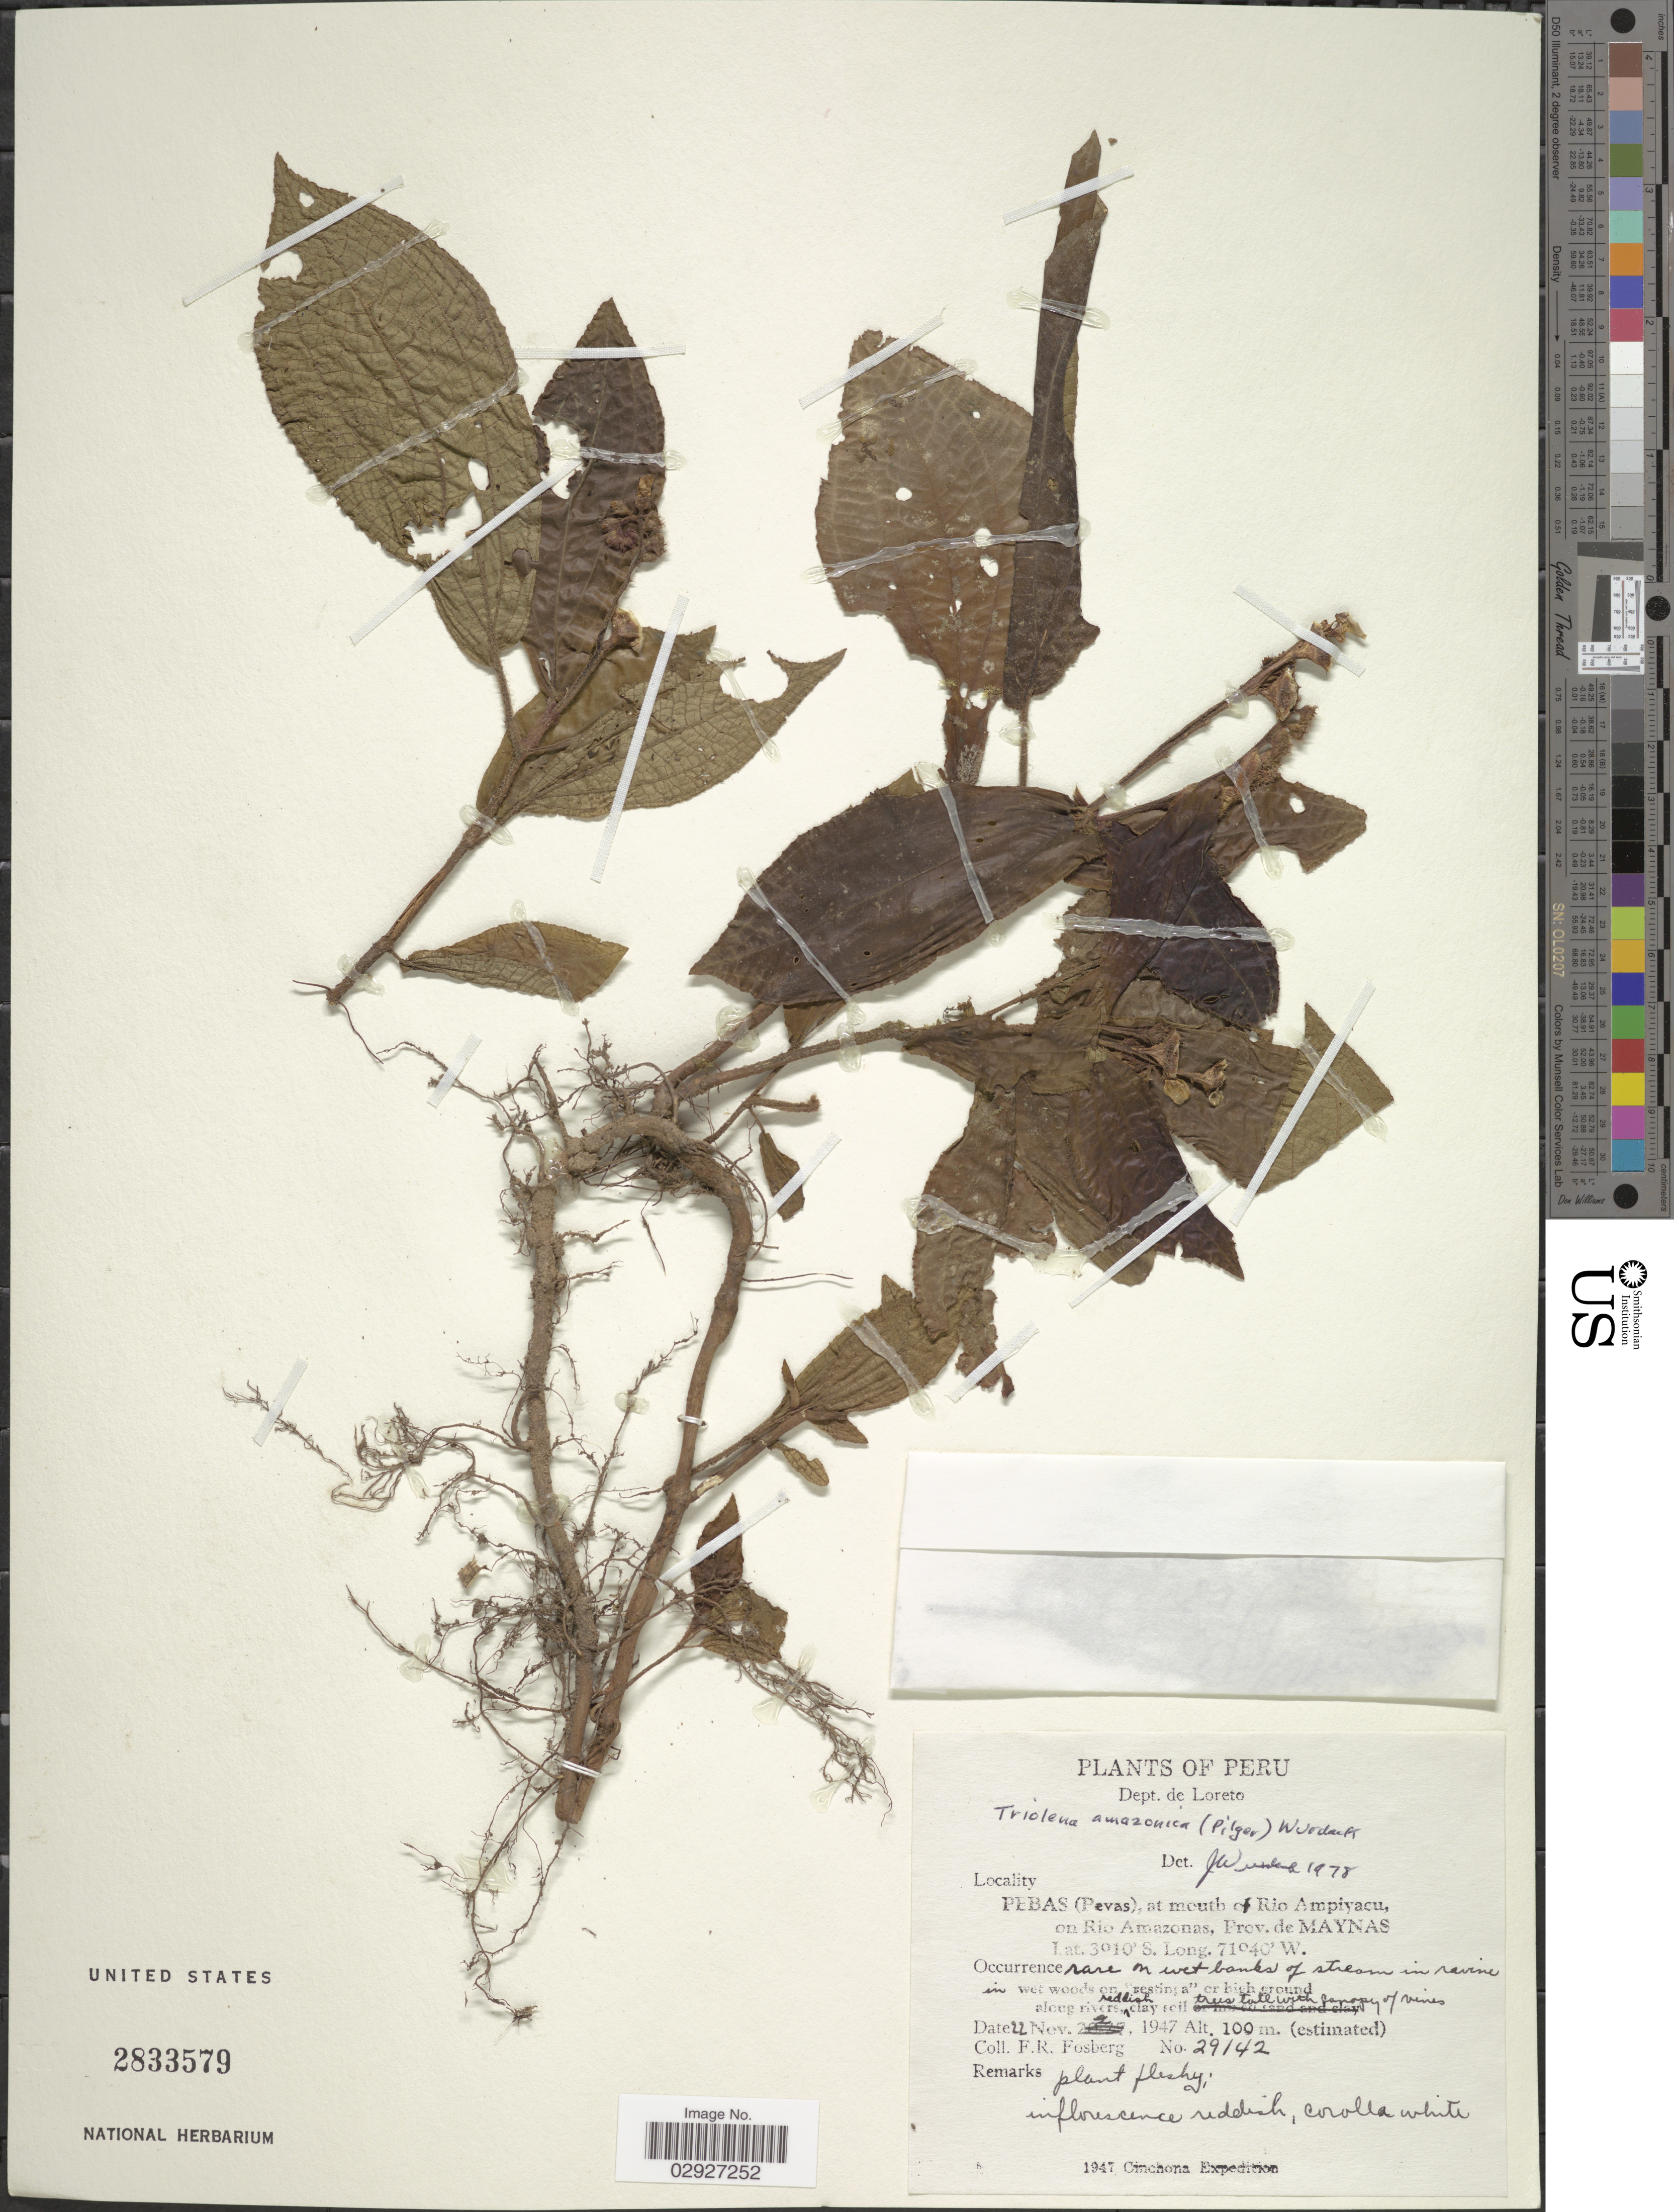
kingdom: Plantae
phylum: Tracheophyta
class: Magnoliopsida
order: Myrtales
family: Melastomataceae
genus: Triolena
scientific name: Triolena amazonica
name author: (Pilg.)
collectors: F. R. Fosberg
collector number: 29142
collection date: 1947-11-22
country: Peru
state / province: Loreto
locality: Dept. de Loreto, Pebas (Pevas), at mouth of Rio Ampiyacu, on Rio Amazonas, Prov. de Maynas.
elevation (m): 100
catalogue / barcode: US 2833579